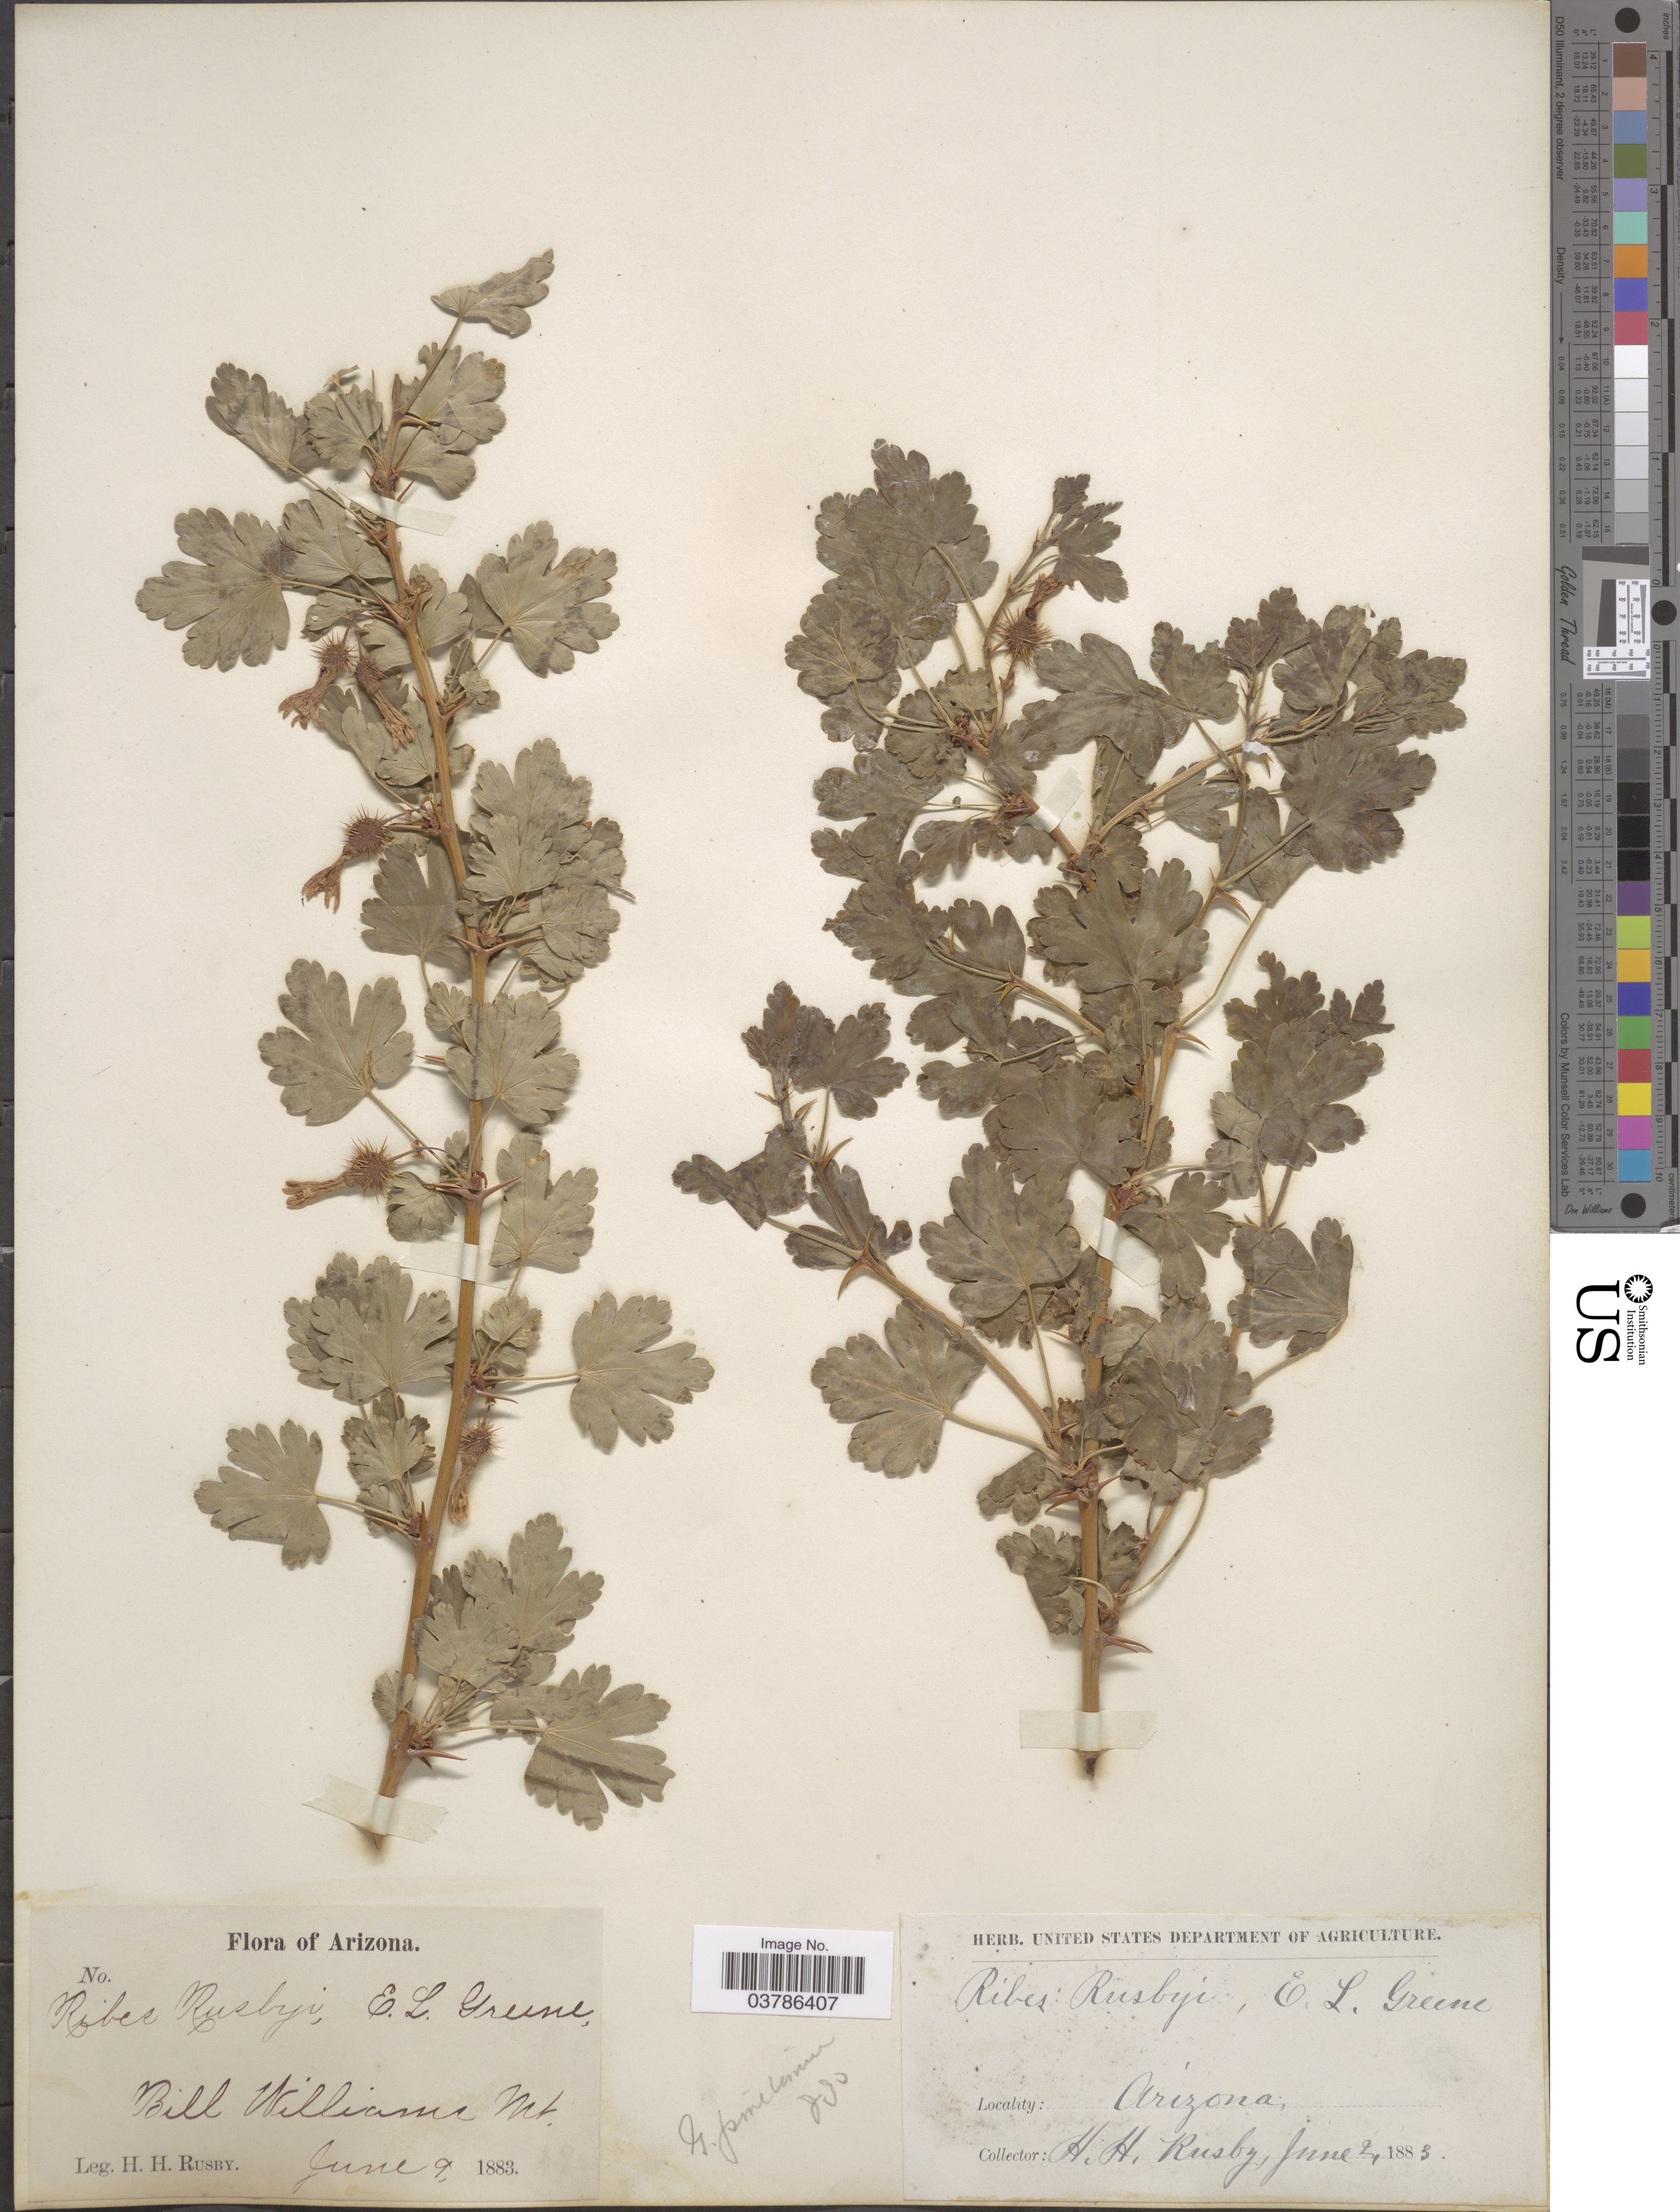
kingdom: Plantae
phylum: Tracheophyta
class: Magnoliopsida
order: Saxifragales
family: Grossulariaceae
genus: Ribes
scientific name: Ribes pinetorum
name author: Greene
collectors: H. H. Rusby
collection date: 1883-06-09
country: United States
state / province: Arizona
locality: Bill Williams Mt.